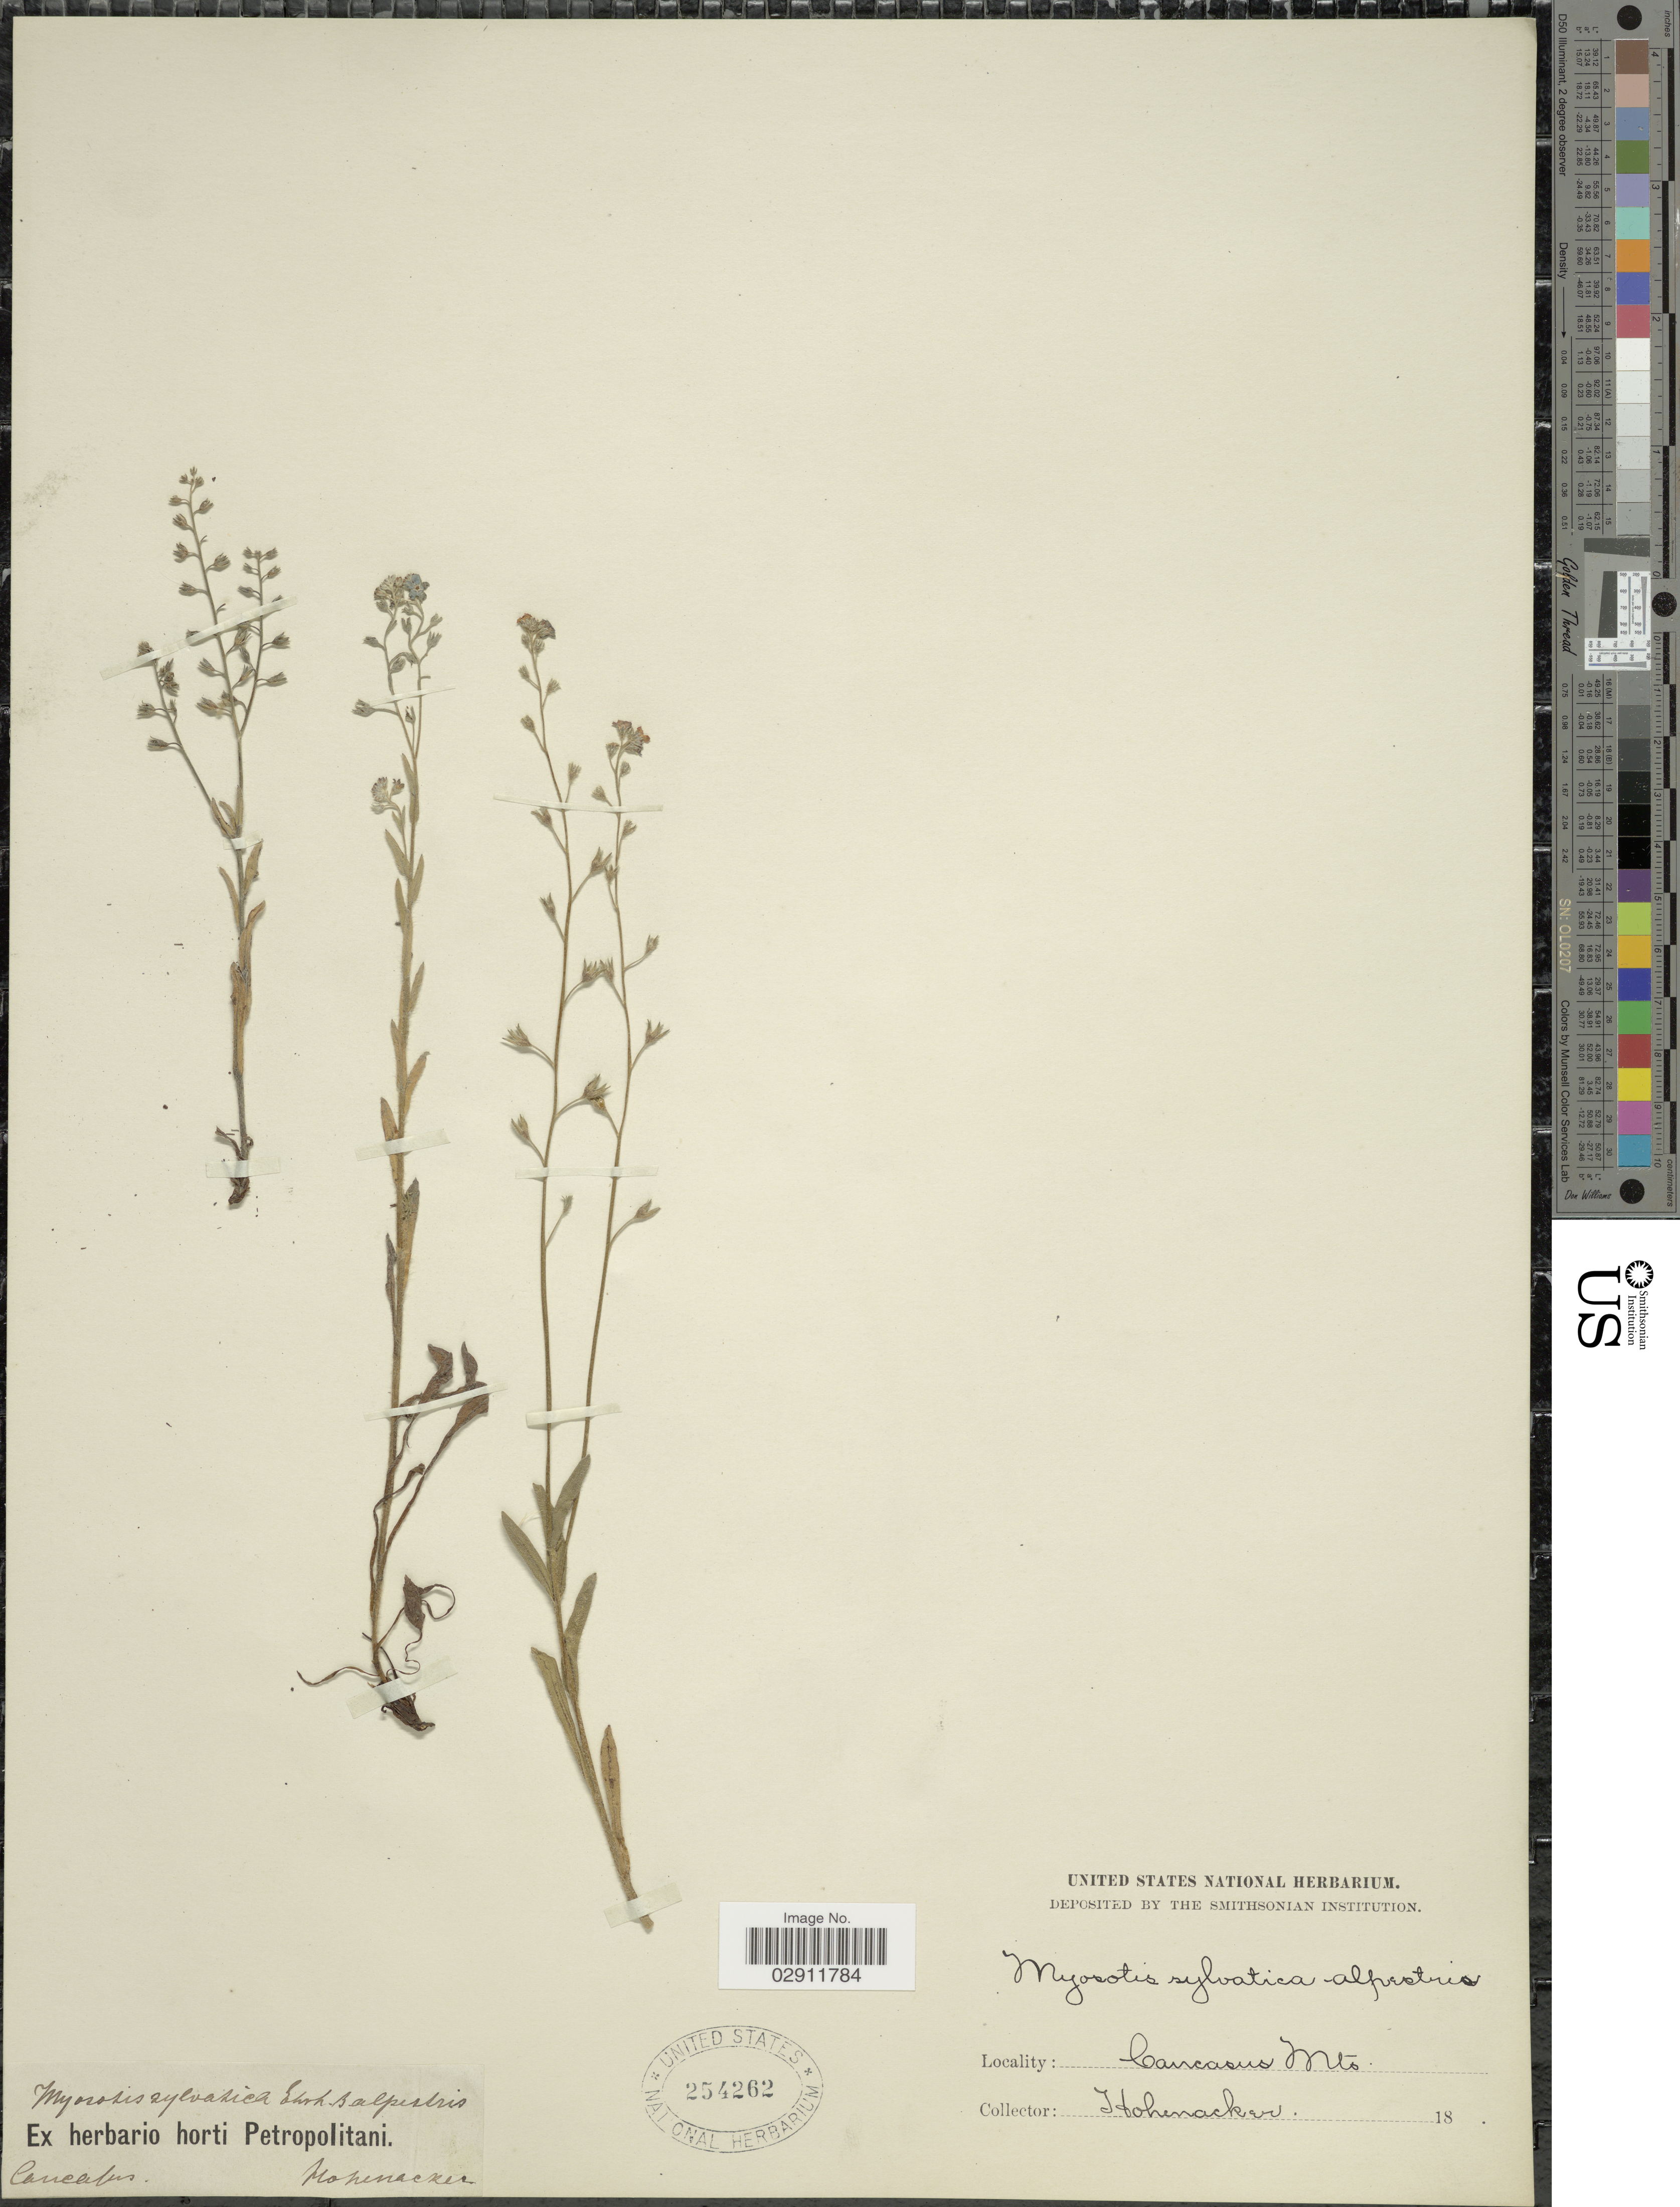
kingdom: Plantae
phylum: Tracheophyta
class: Magnoliopsida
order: Boraginales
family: Boraginaceae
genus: Myosotis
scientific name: Myosotis alpestris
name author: F.W. Schmidt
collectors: Hohenacker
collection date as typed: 18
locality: Caucasus Mts.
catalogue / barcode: US 254262